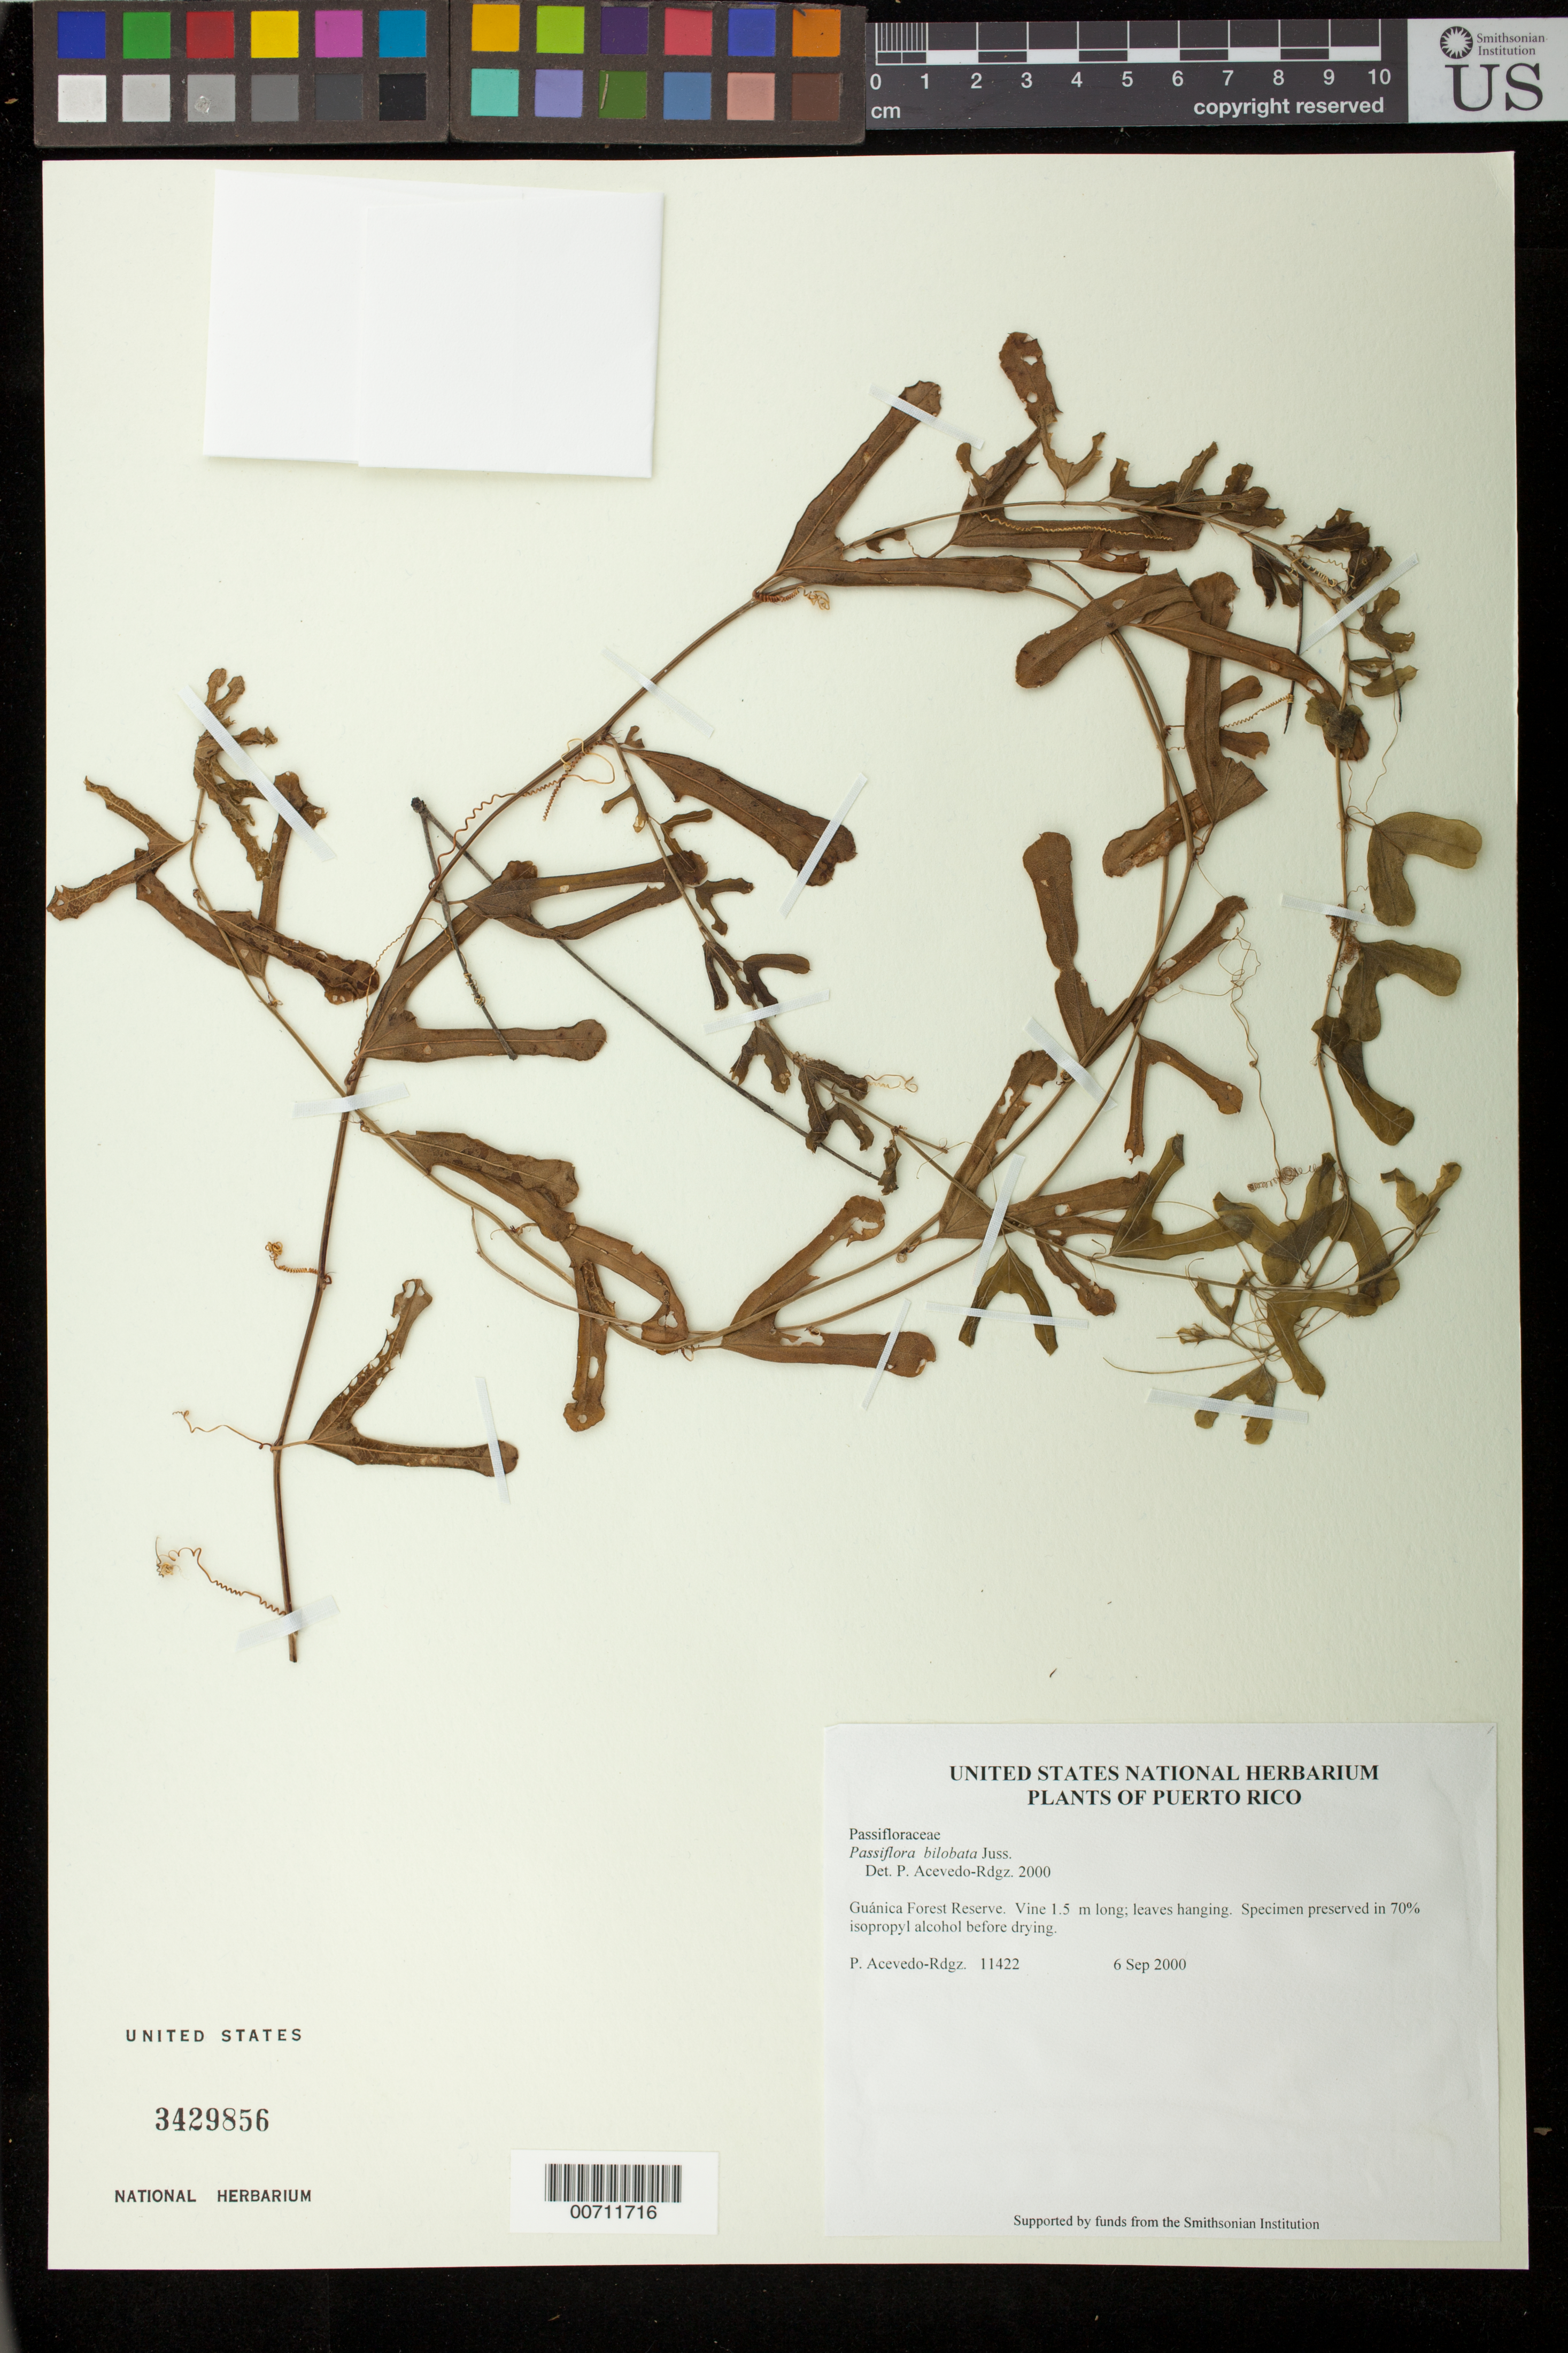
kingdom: Plantae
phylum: Tracheophyta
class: Magnoliopsida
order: Malpighiales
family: Passifloraceae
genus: Passiflora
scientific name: Passiflora bilobata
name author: Juss.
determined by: Acevedo-Rodríguez, P., (BOT), Smithsonian Institution - National Museum of Natural History (UNITED STATES)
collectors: P. Acevedo-Rodr.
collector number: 11422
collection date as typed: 06 Sep 2000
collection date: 2000-09-06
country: Puerto Rico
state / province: Guánica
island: Puerto Rico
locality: Guánica Forest Reserve.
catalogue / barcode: US 3429856